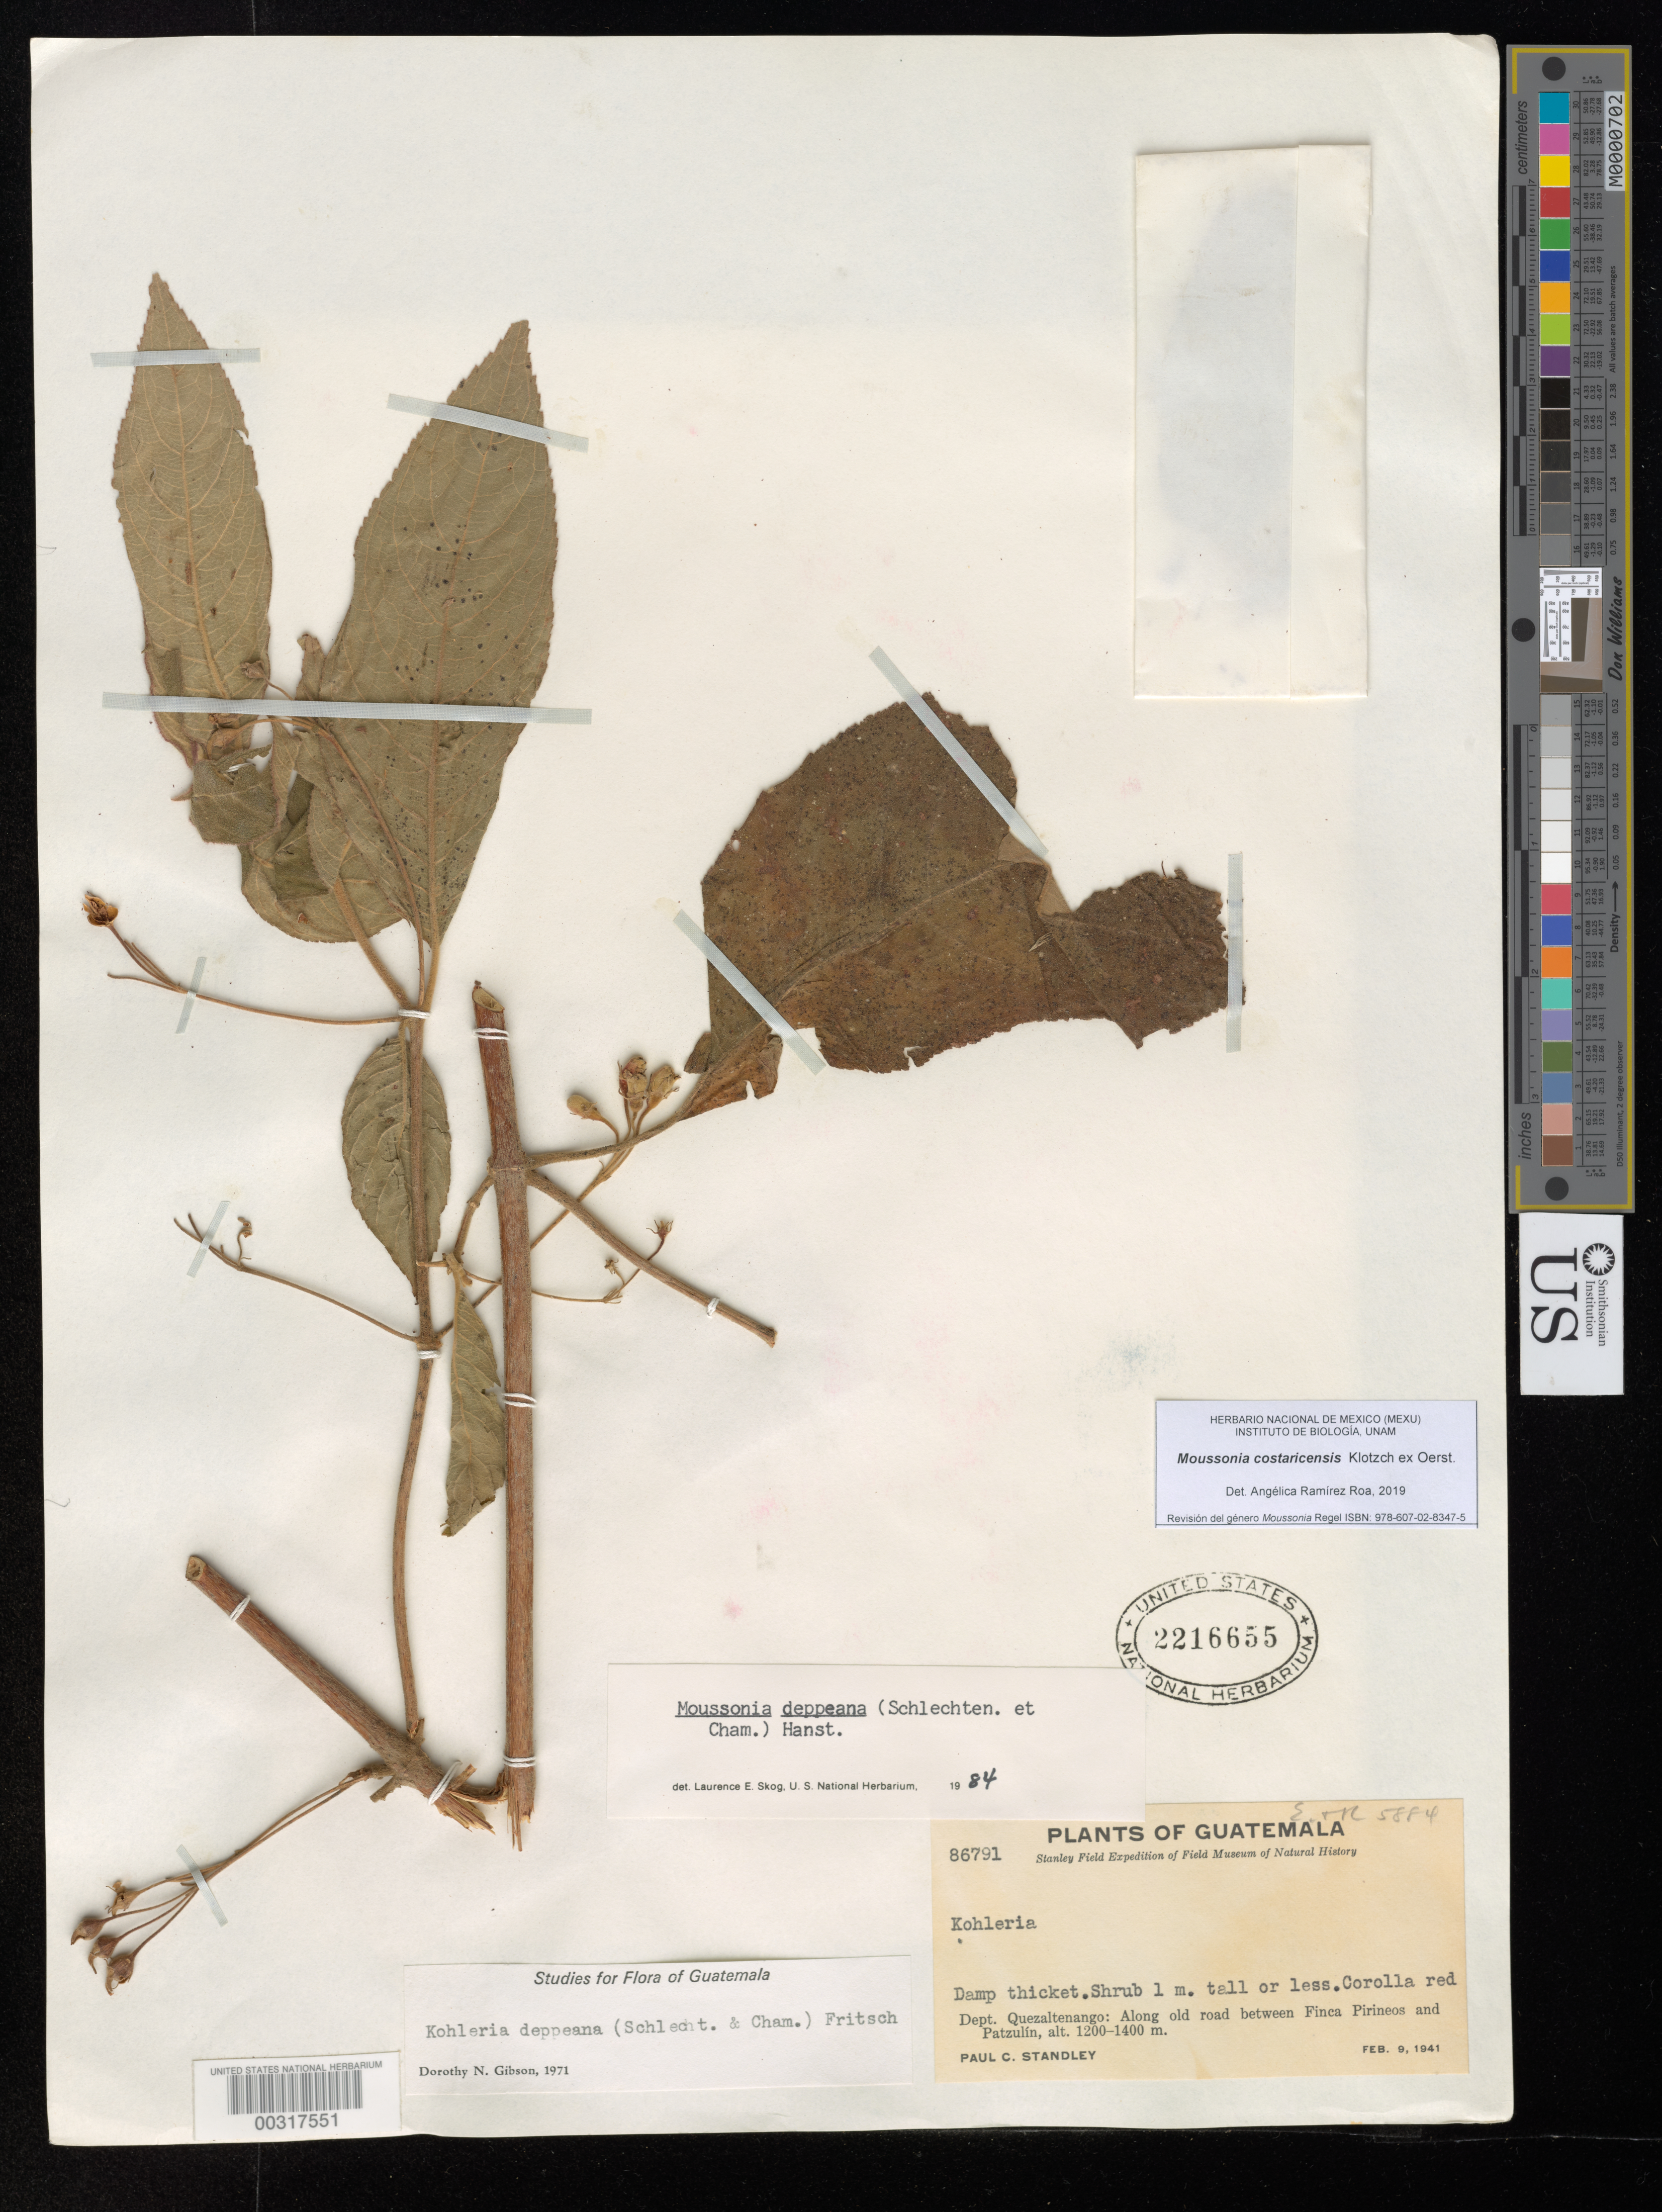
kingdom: Plantae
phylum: Tracheophyta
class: Magnoliopsida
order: Lamiales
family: Gesneriaceae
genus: Moussonia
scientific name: Moussonia costaricensis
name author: Klotzsch ex Oerst.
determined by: Ramírez-Roa, A.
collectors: P. C. Standley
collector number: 86791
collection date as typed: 09 Feb 1941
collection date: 1941-02-09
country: Guatemala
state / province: Quetzaltenango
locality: Along old road between Finca Pirineos and Patzulin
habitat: Damp thicket.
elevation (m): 1200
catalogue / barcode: US 2216655